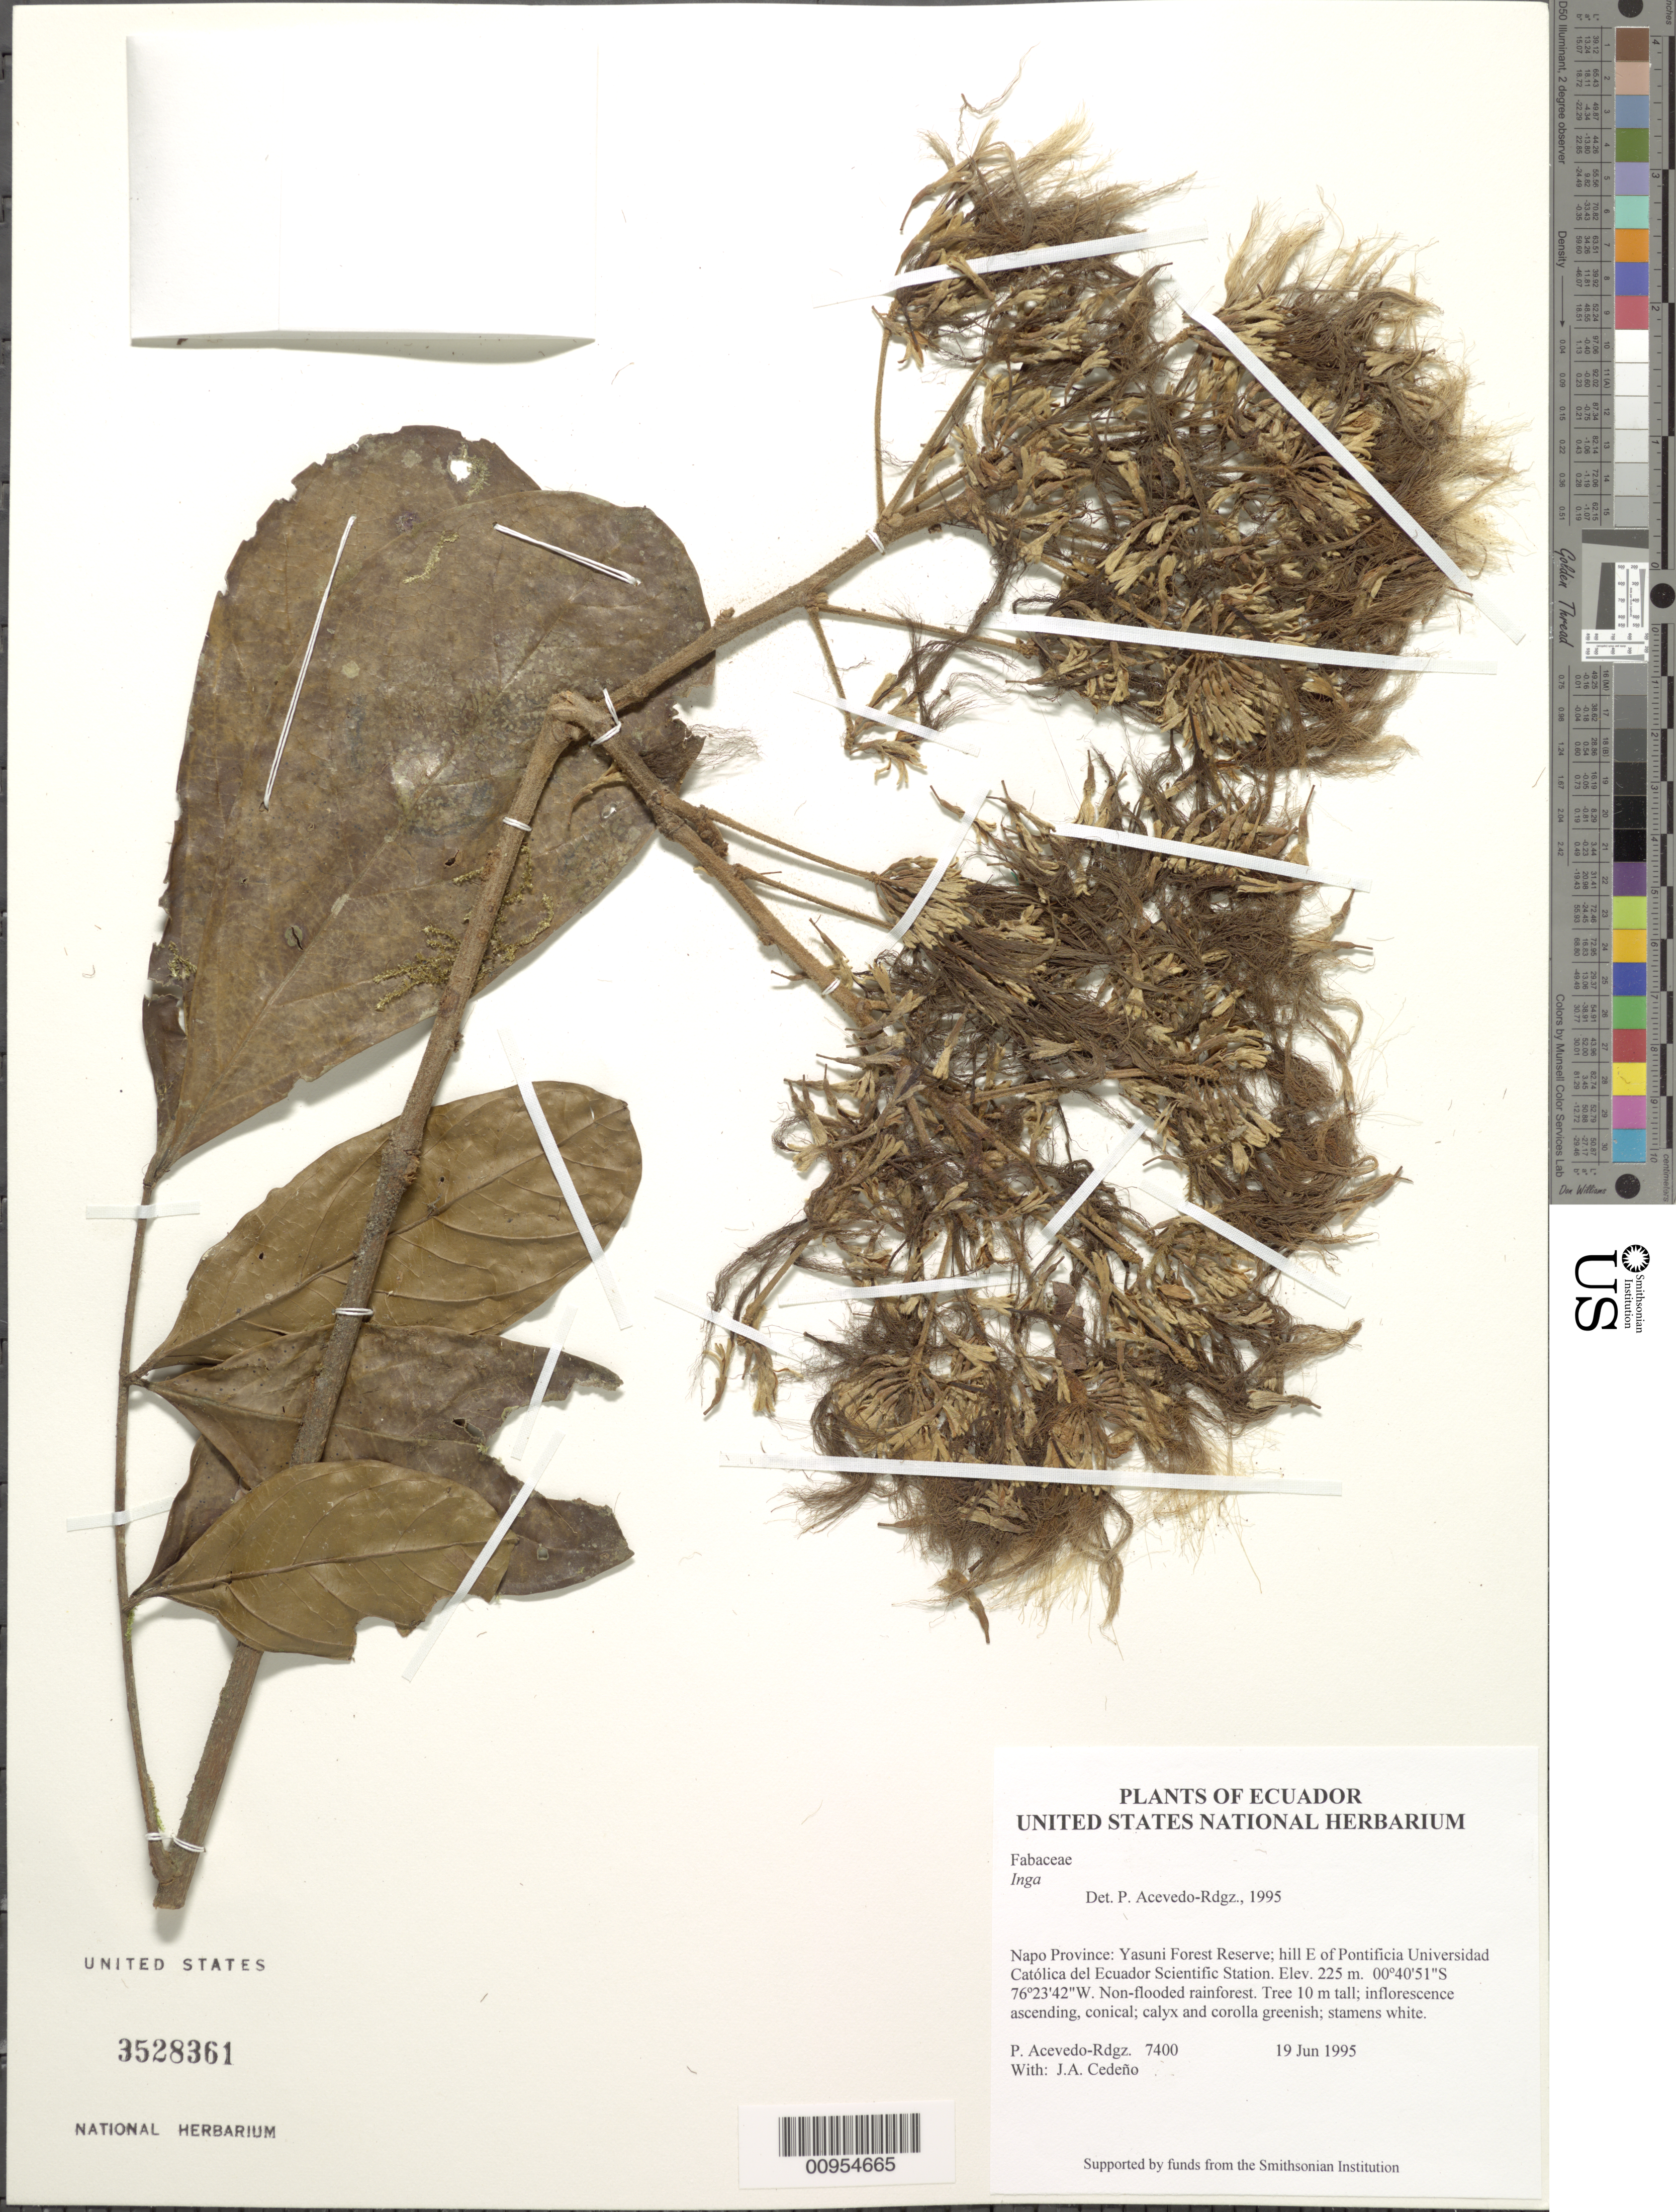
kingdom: Plantae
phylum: Tracheophyta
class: Magnoliopsida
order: Fabales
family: Fabaceae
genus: Inga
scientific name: Inga sp.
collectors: P. Acevedo-Rodr. & J. A. Cedeño M.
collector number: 7400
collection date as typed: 19 Jun 1995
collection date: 1995-06-19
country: Ecuador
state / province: Napo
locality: Napo Province: Yasuni Forest Reserve; hill E of Pontificia Universidad Católica del Ecuador Scientific Station.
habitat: Non-flooded rainforest.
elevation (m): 225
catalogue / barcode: US 3528361